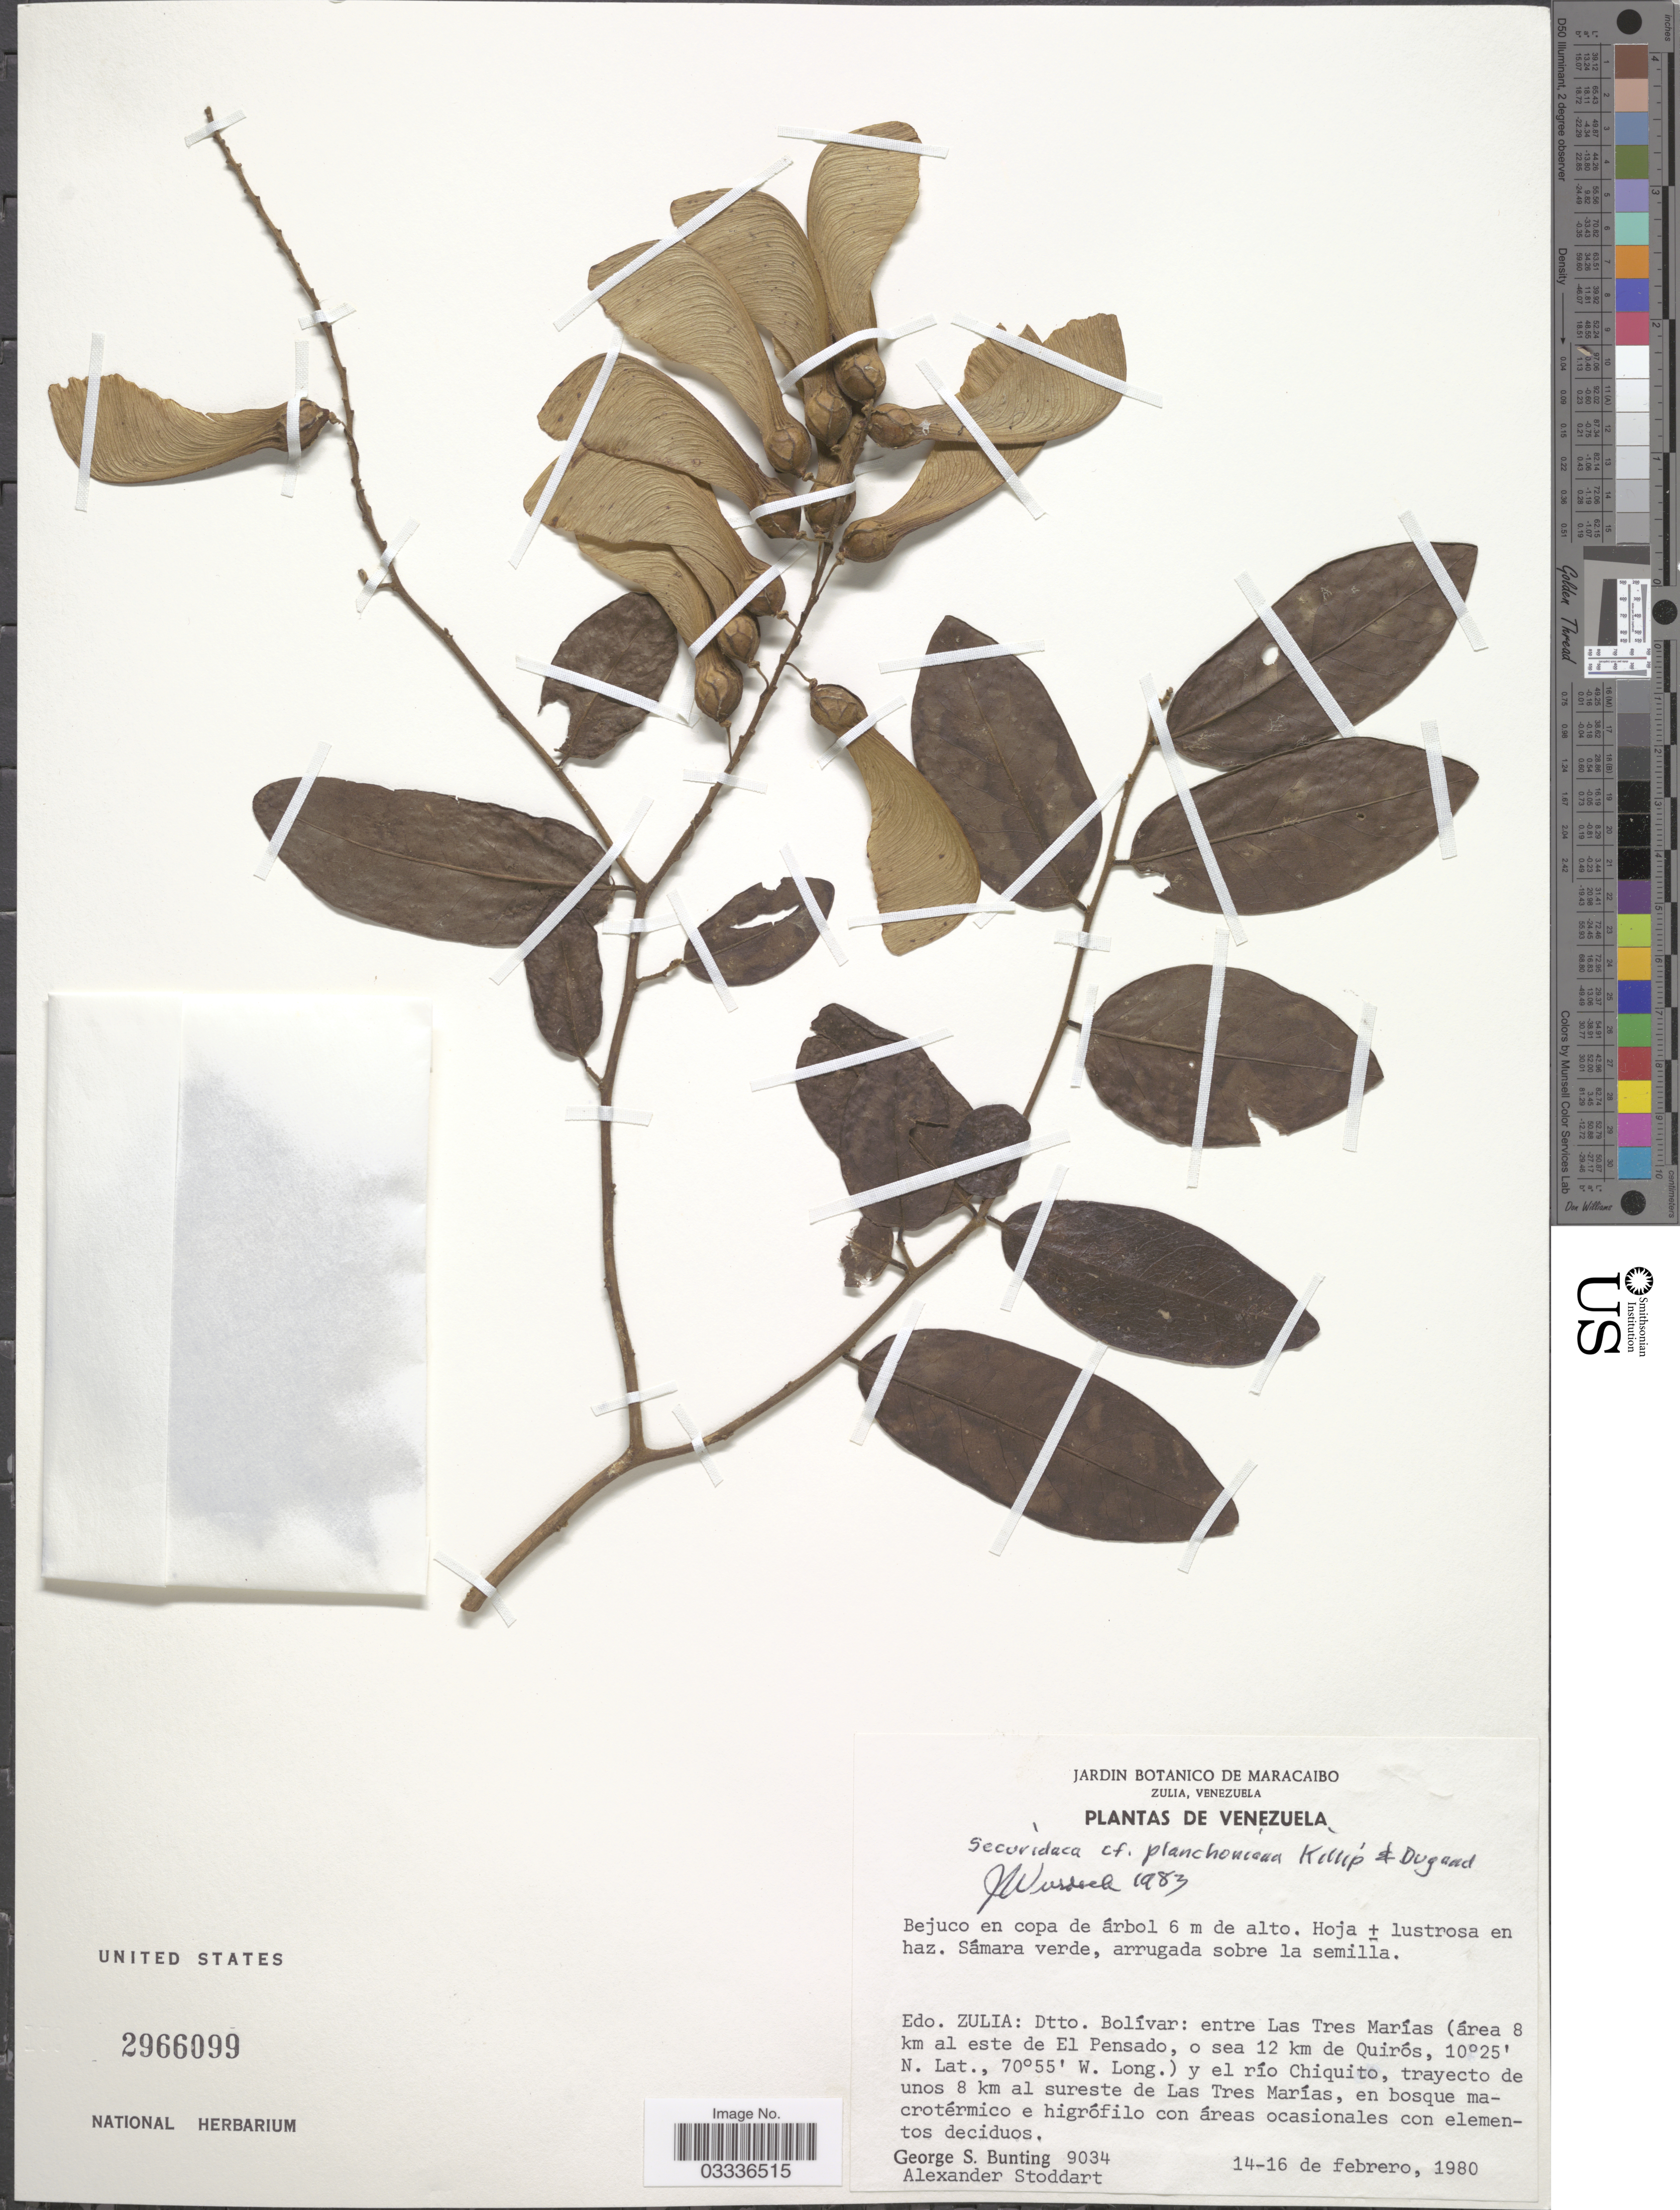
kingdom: Plantae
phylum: Tracheophyta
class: Magnoliopsida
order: Fabales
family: Polygalaceae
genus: Securidaca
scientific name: Securidaca planchoniana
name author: Killip & Dugand G.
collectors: G. S. Bunting & A. Stoddart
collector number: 9034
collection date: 1980-02-14/1980-02-16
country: Venezuela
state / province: Zulia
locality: Dtto. Bolívar: entre Las Tres Marías (área 8 km al este de El Pensado, o sea 12 km de Quirós) y el río Chiquito, trayecto de unos 8 km al sureste de Las Tres Marías.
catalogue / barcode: US 2966099